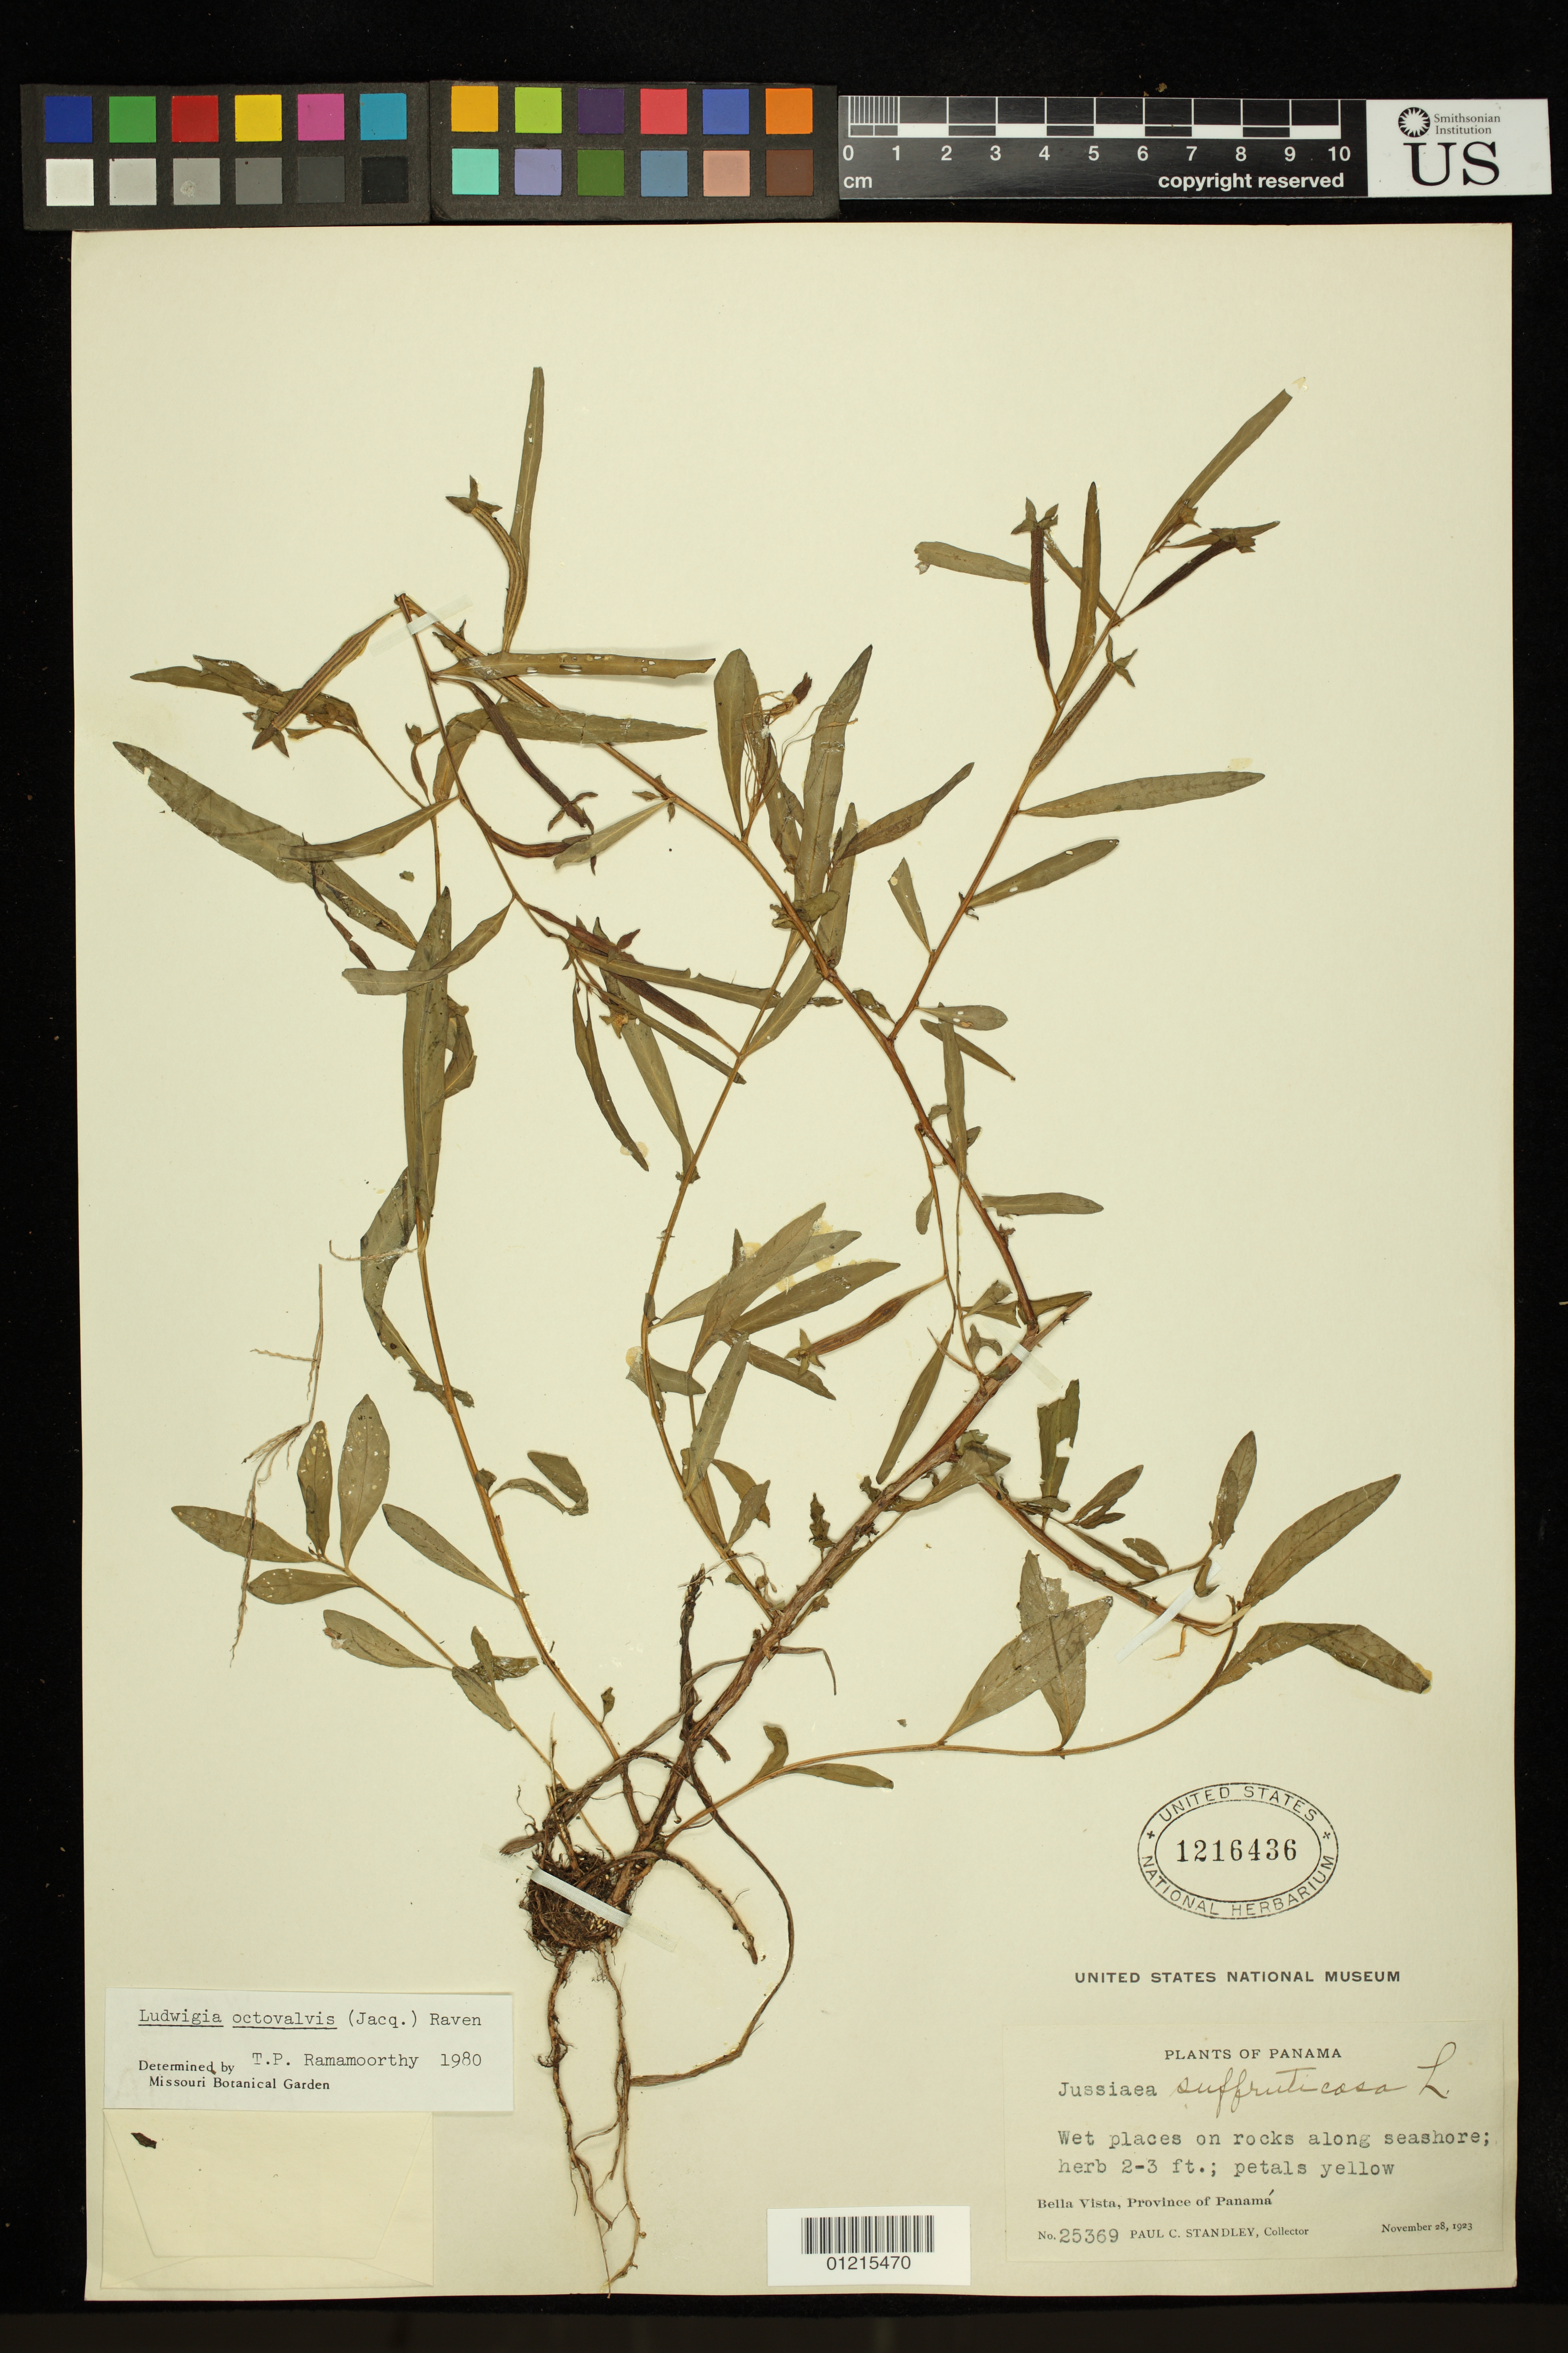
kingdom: Plantae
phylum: Tracheophyta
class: Magnoliopsida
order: Myrtales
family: Onagraceae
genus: Ludwigia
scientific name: Ludwigia octovalvis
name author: (Jacq.) P.H. Raven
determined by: Ramamoorthy, T. P.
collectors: P. C. Standley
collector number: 25369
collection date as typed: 28 Nov 1923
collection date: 1923-11-28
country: Panama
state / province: Panamá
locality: Bella Vista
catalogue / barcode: US 1216436